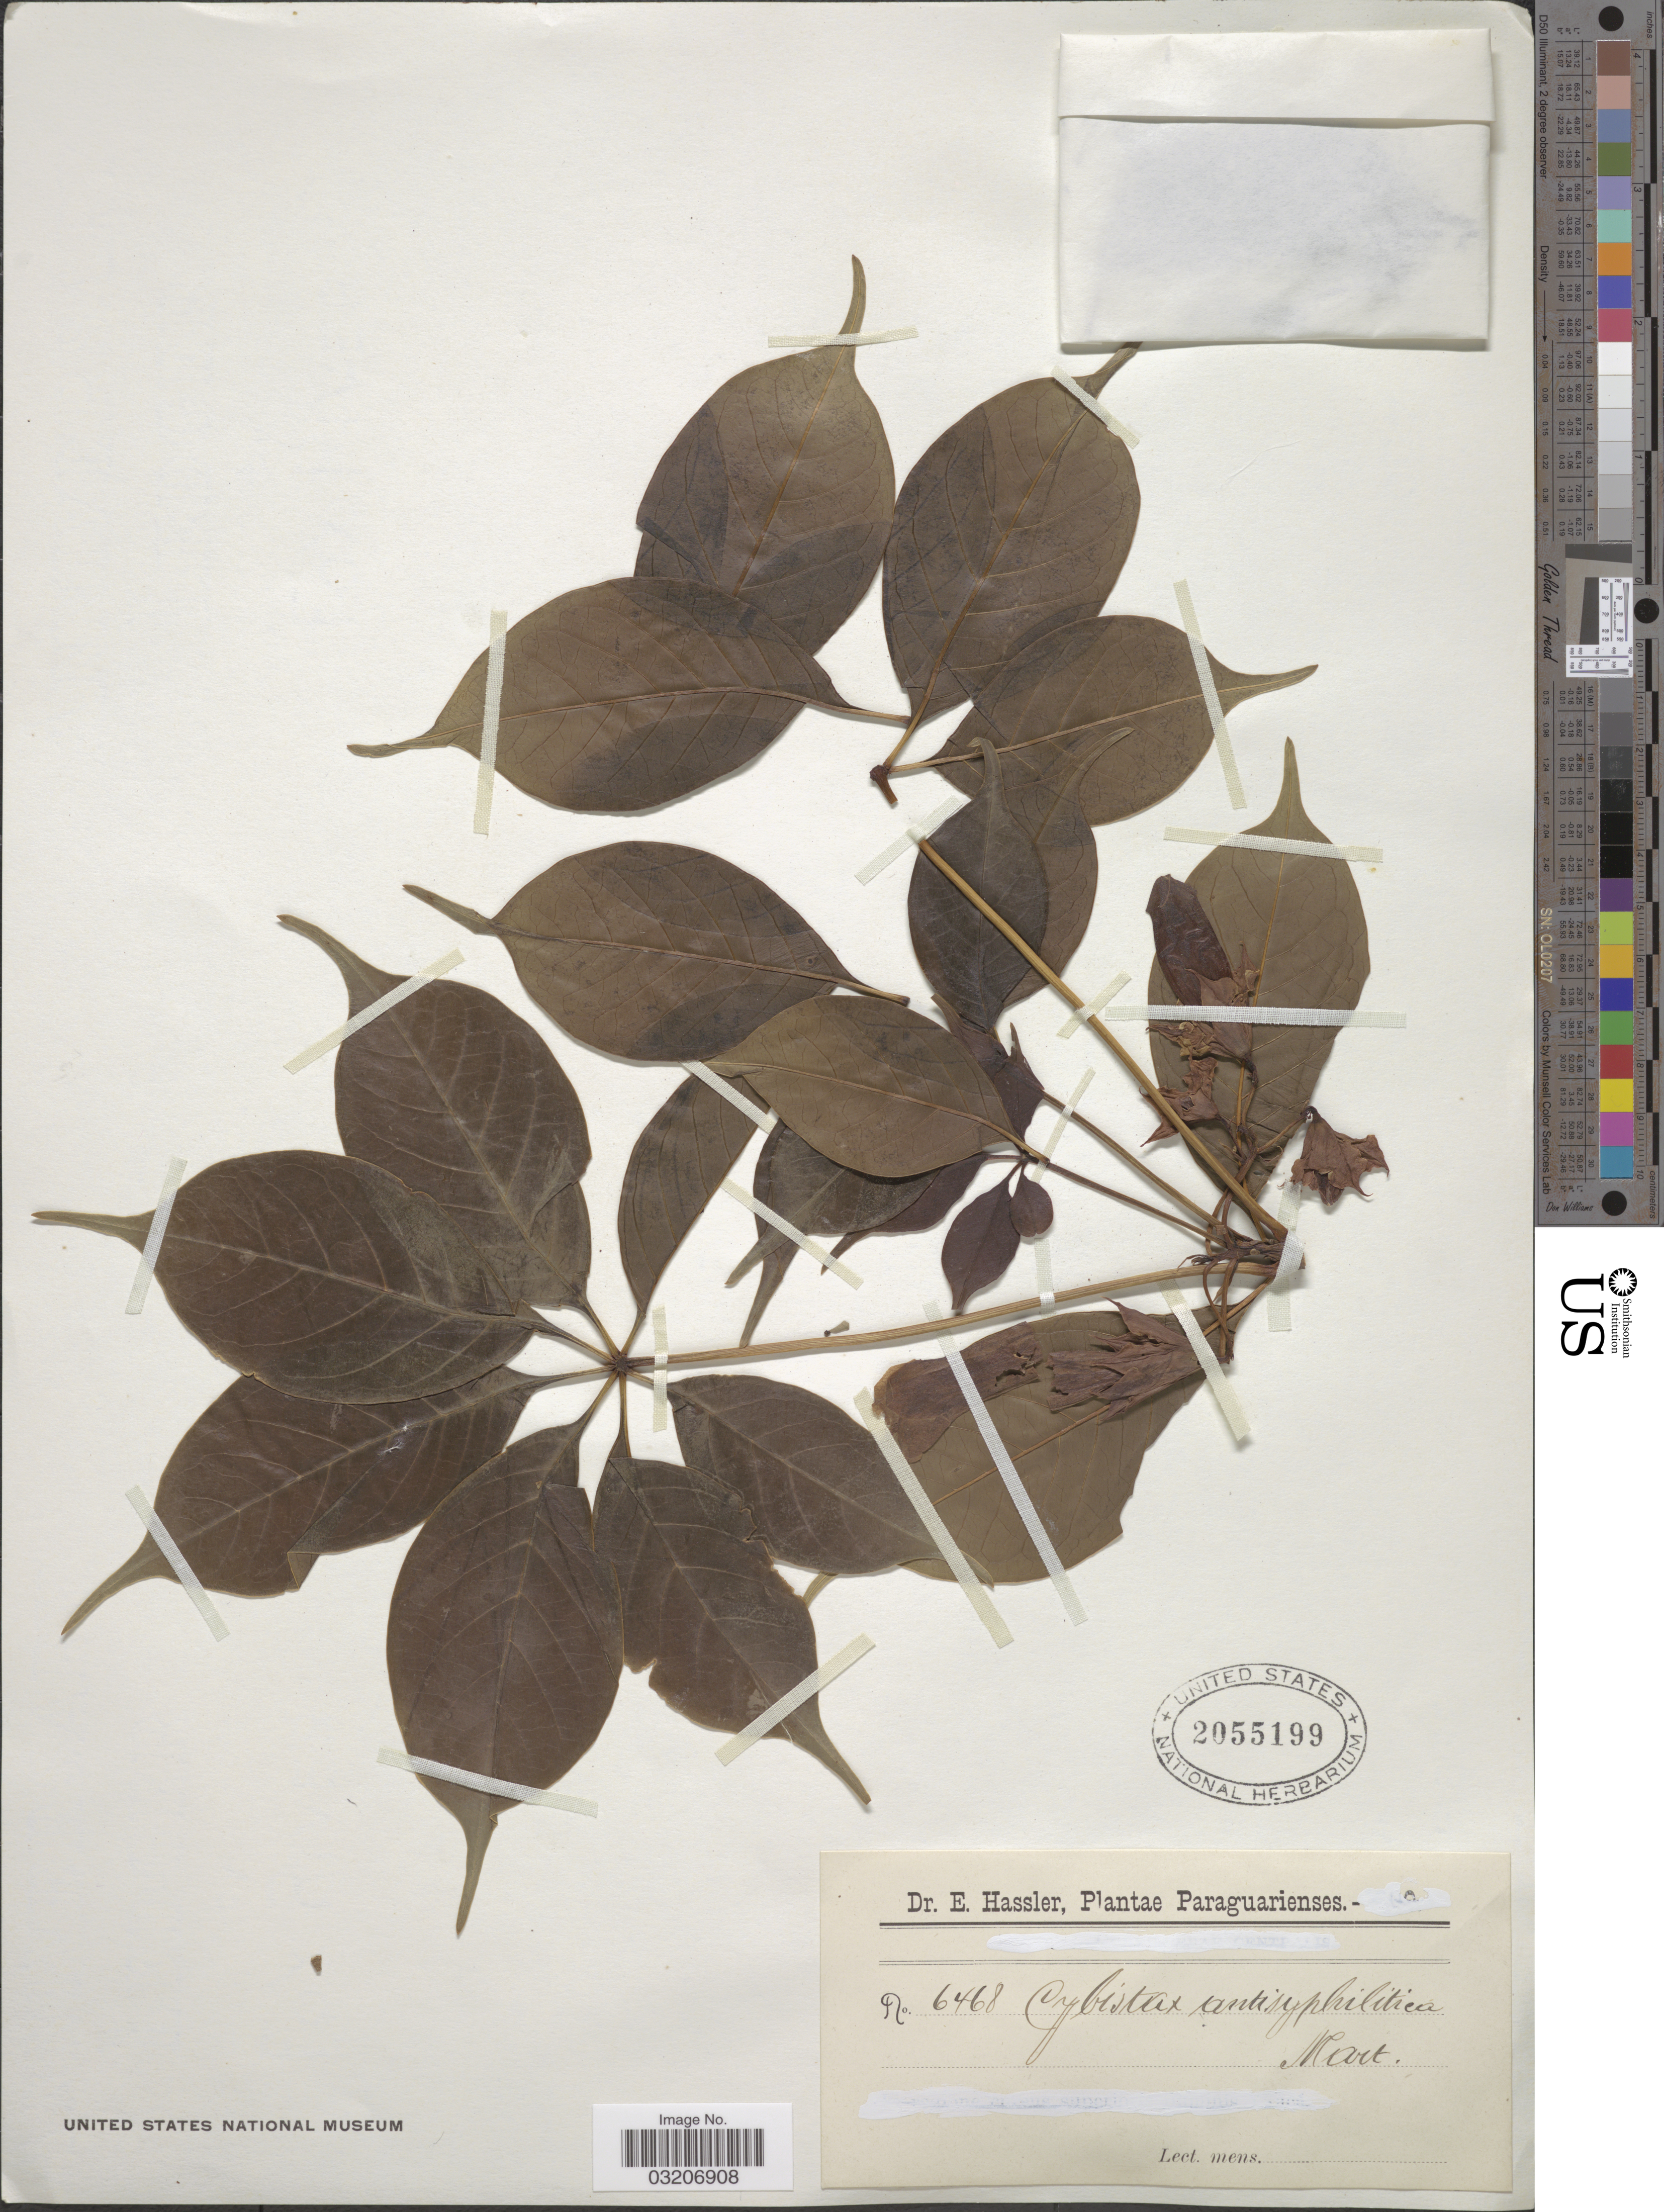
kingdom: Plantae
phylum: Tracheophyta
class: Magnoliopsida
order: Lamiales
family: Bignoniaceae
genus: Cybistax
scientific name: Cybistax antisyphilitica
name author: (Mart.) DC.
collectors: E. Hassler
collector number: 6468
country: Paraguay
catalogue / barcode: US 2055199